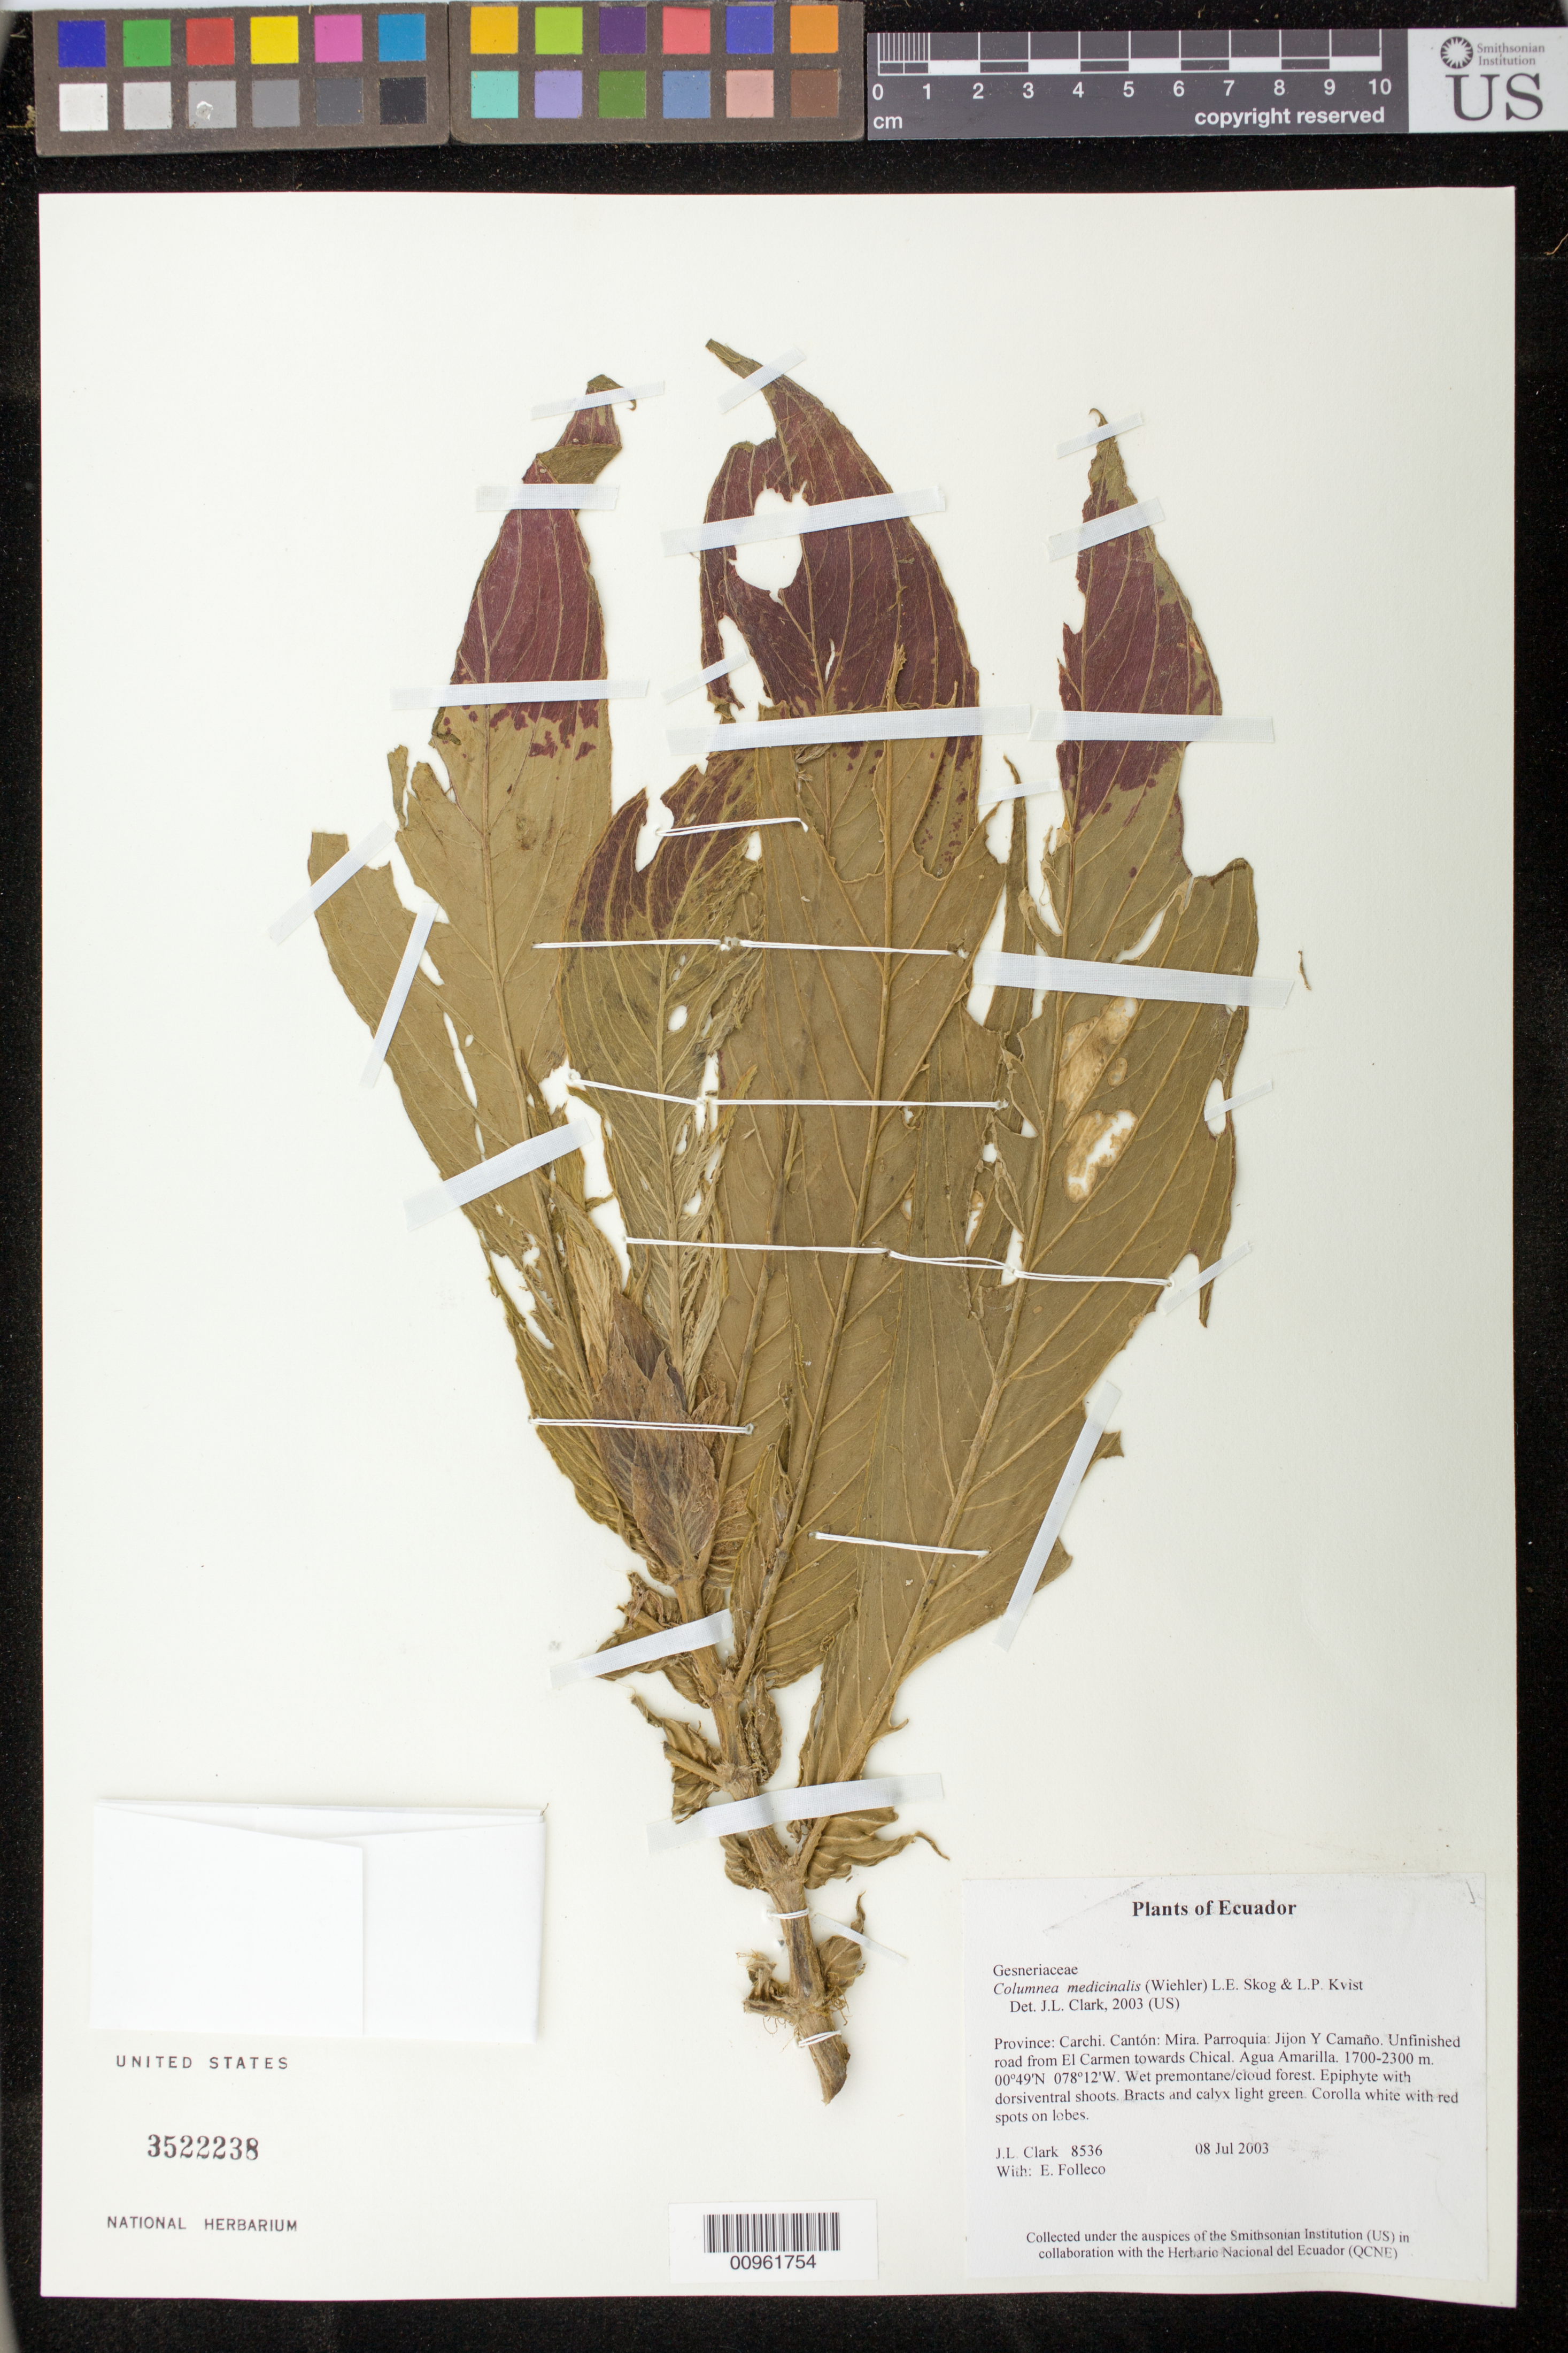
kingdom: Plantae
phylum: Tracheophyta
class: Magnoliopsida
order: Lamiales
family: Gesneriaceae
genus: Columnea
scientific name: Columnea medicinalis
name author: (Wiehler) L.E. Skog & L.P. Kvist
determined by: Clark, J. L., (SEL), The Marie Selby Botanical Garden (UNITED STATES)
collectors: J. L. Clark & E. Folleco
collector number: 8536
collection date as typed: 08 Jul 2003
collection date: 2003-07-08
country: Ecuador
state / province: Carchi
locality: Mira. Parroquia: Jijon Y Camaño. Unfinished road from El Carmen towards Chical. Agua Amarilla.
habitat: Wet premontane/cloud forest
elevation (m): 1700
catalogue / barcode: US 3522238